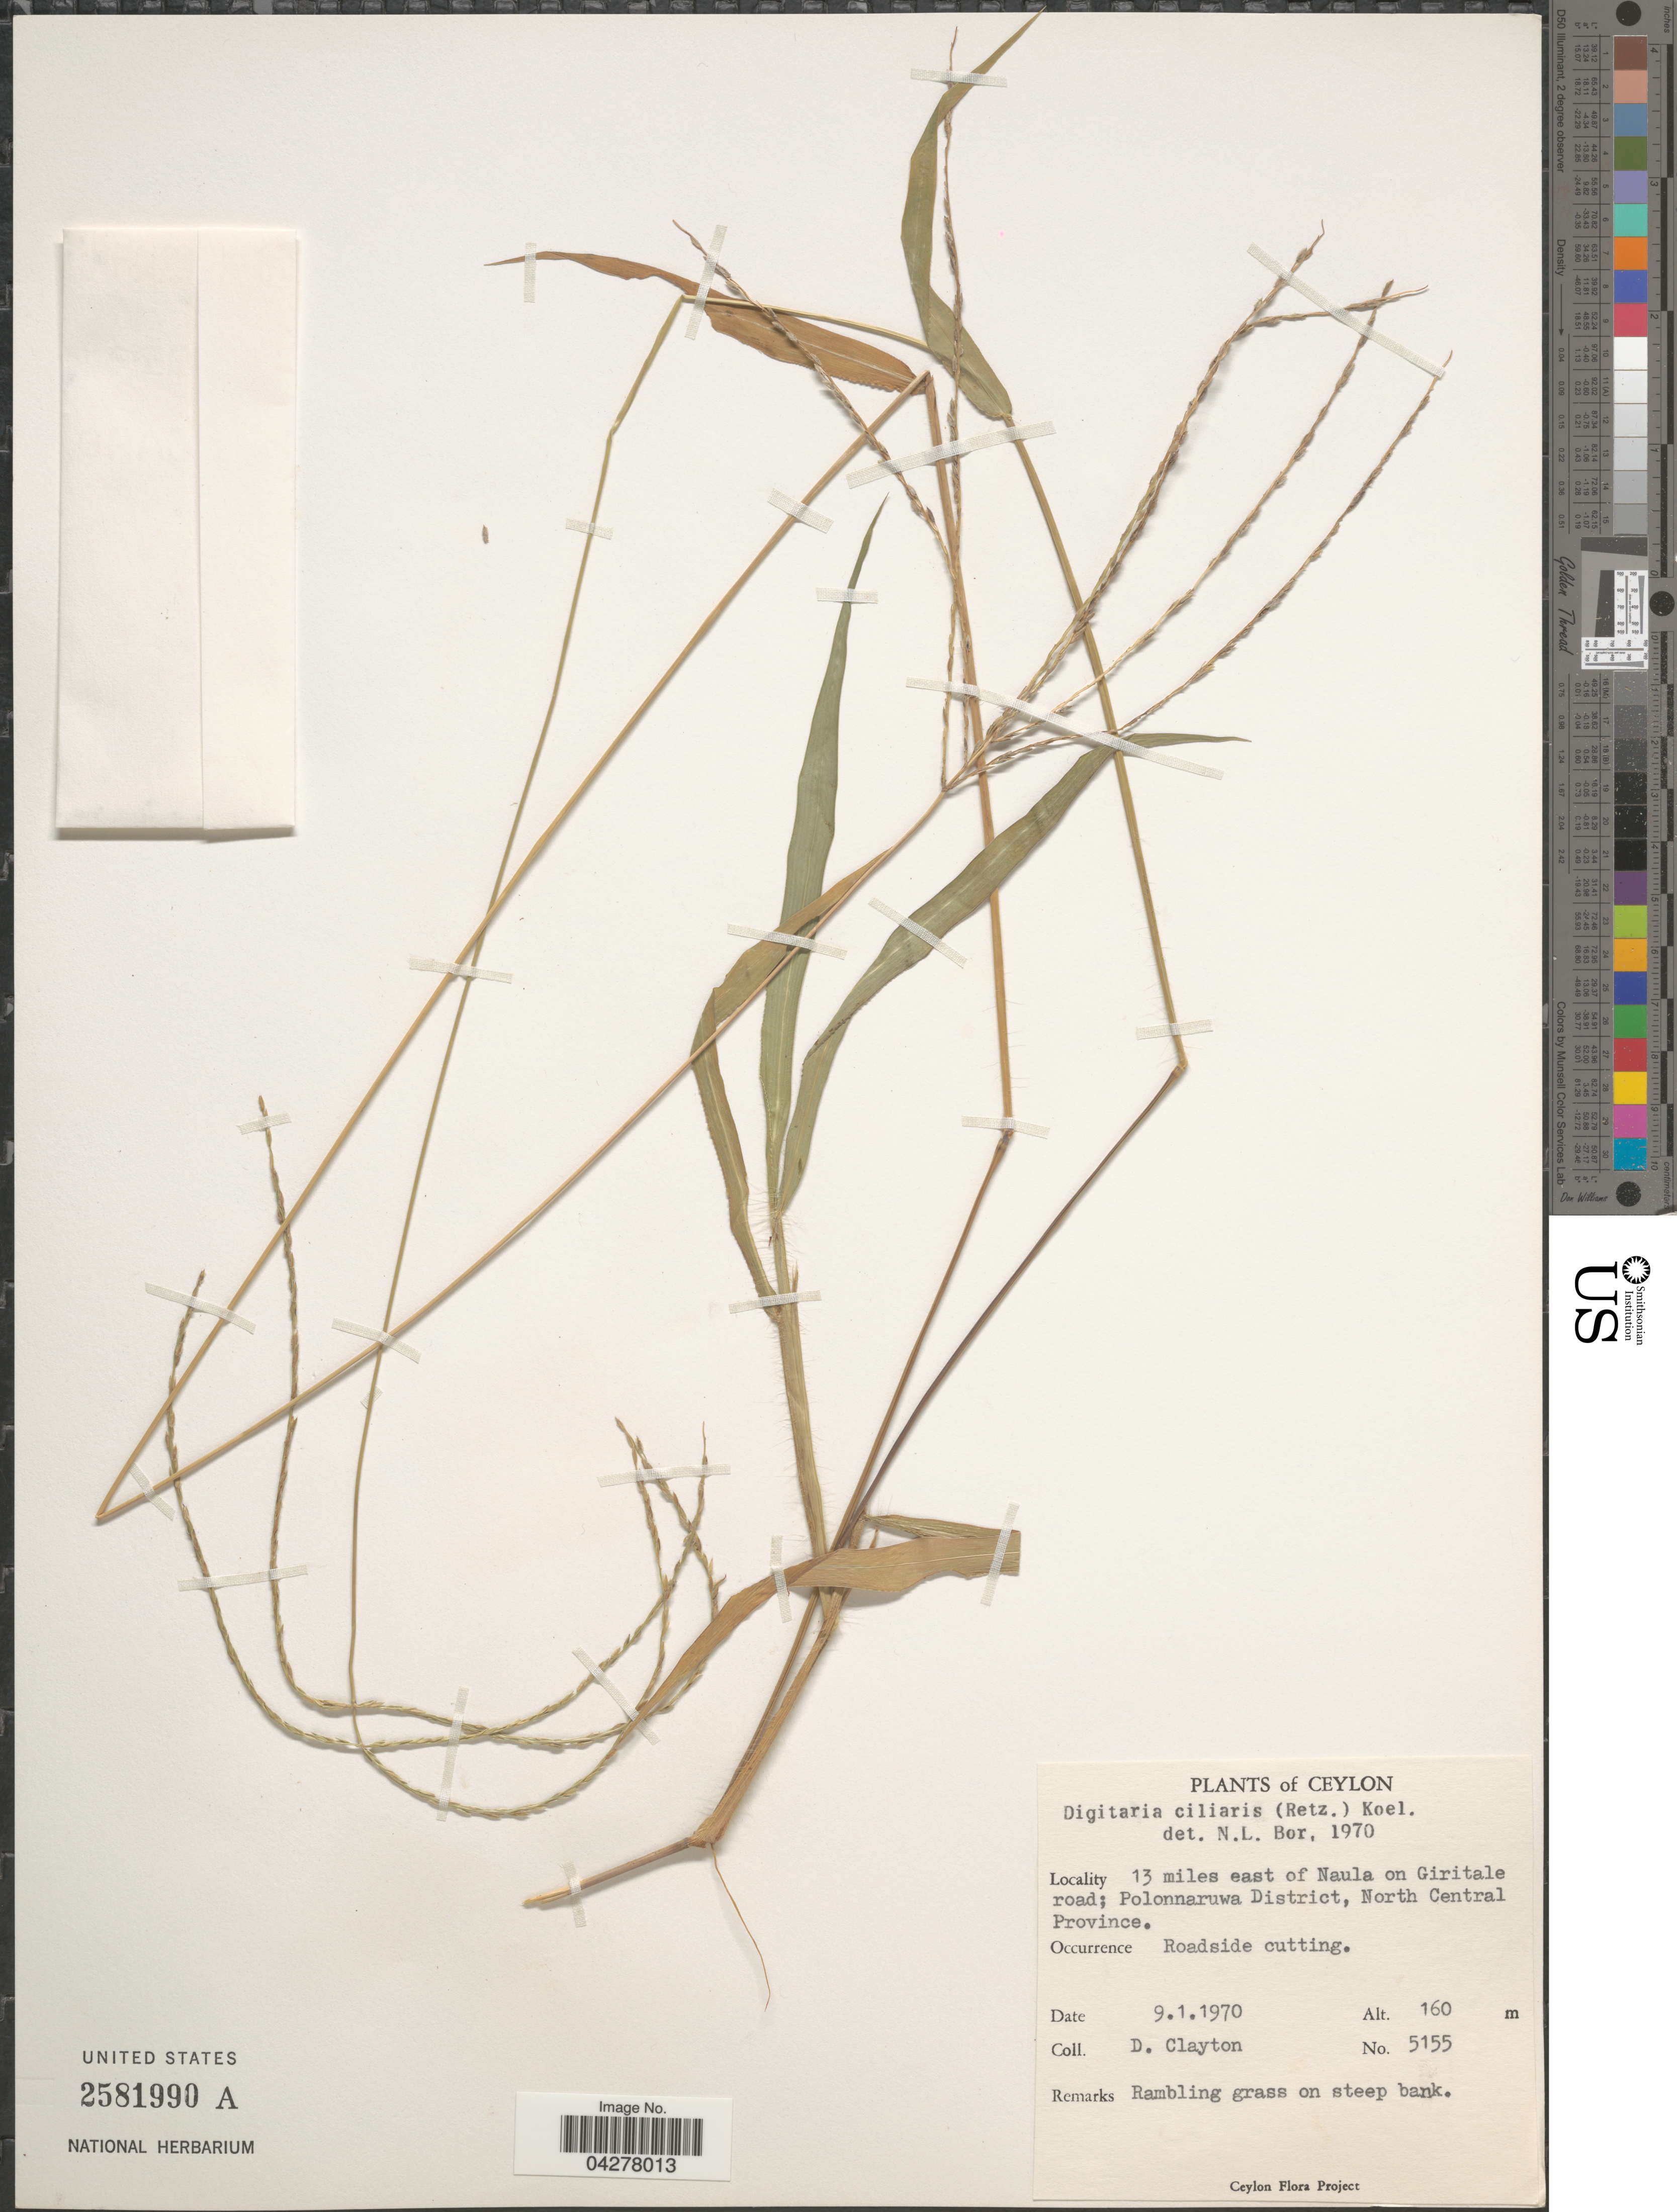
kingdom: Plantae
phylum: Tracheophyta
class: Liliopsida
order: Poales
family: Poaceae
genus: Digitaria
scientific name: Digitaria ciliaris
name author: (Retz.) Koeler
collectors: D. Clayton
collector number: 5155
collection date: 1970-01-09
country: Sri Lanka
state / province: North Central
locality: Ceylon. 13 miles east of Naula on Giritale road; Polonnaruwa District. Roadside cutting.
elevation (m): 160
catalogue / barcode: US 2581990A